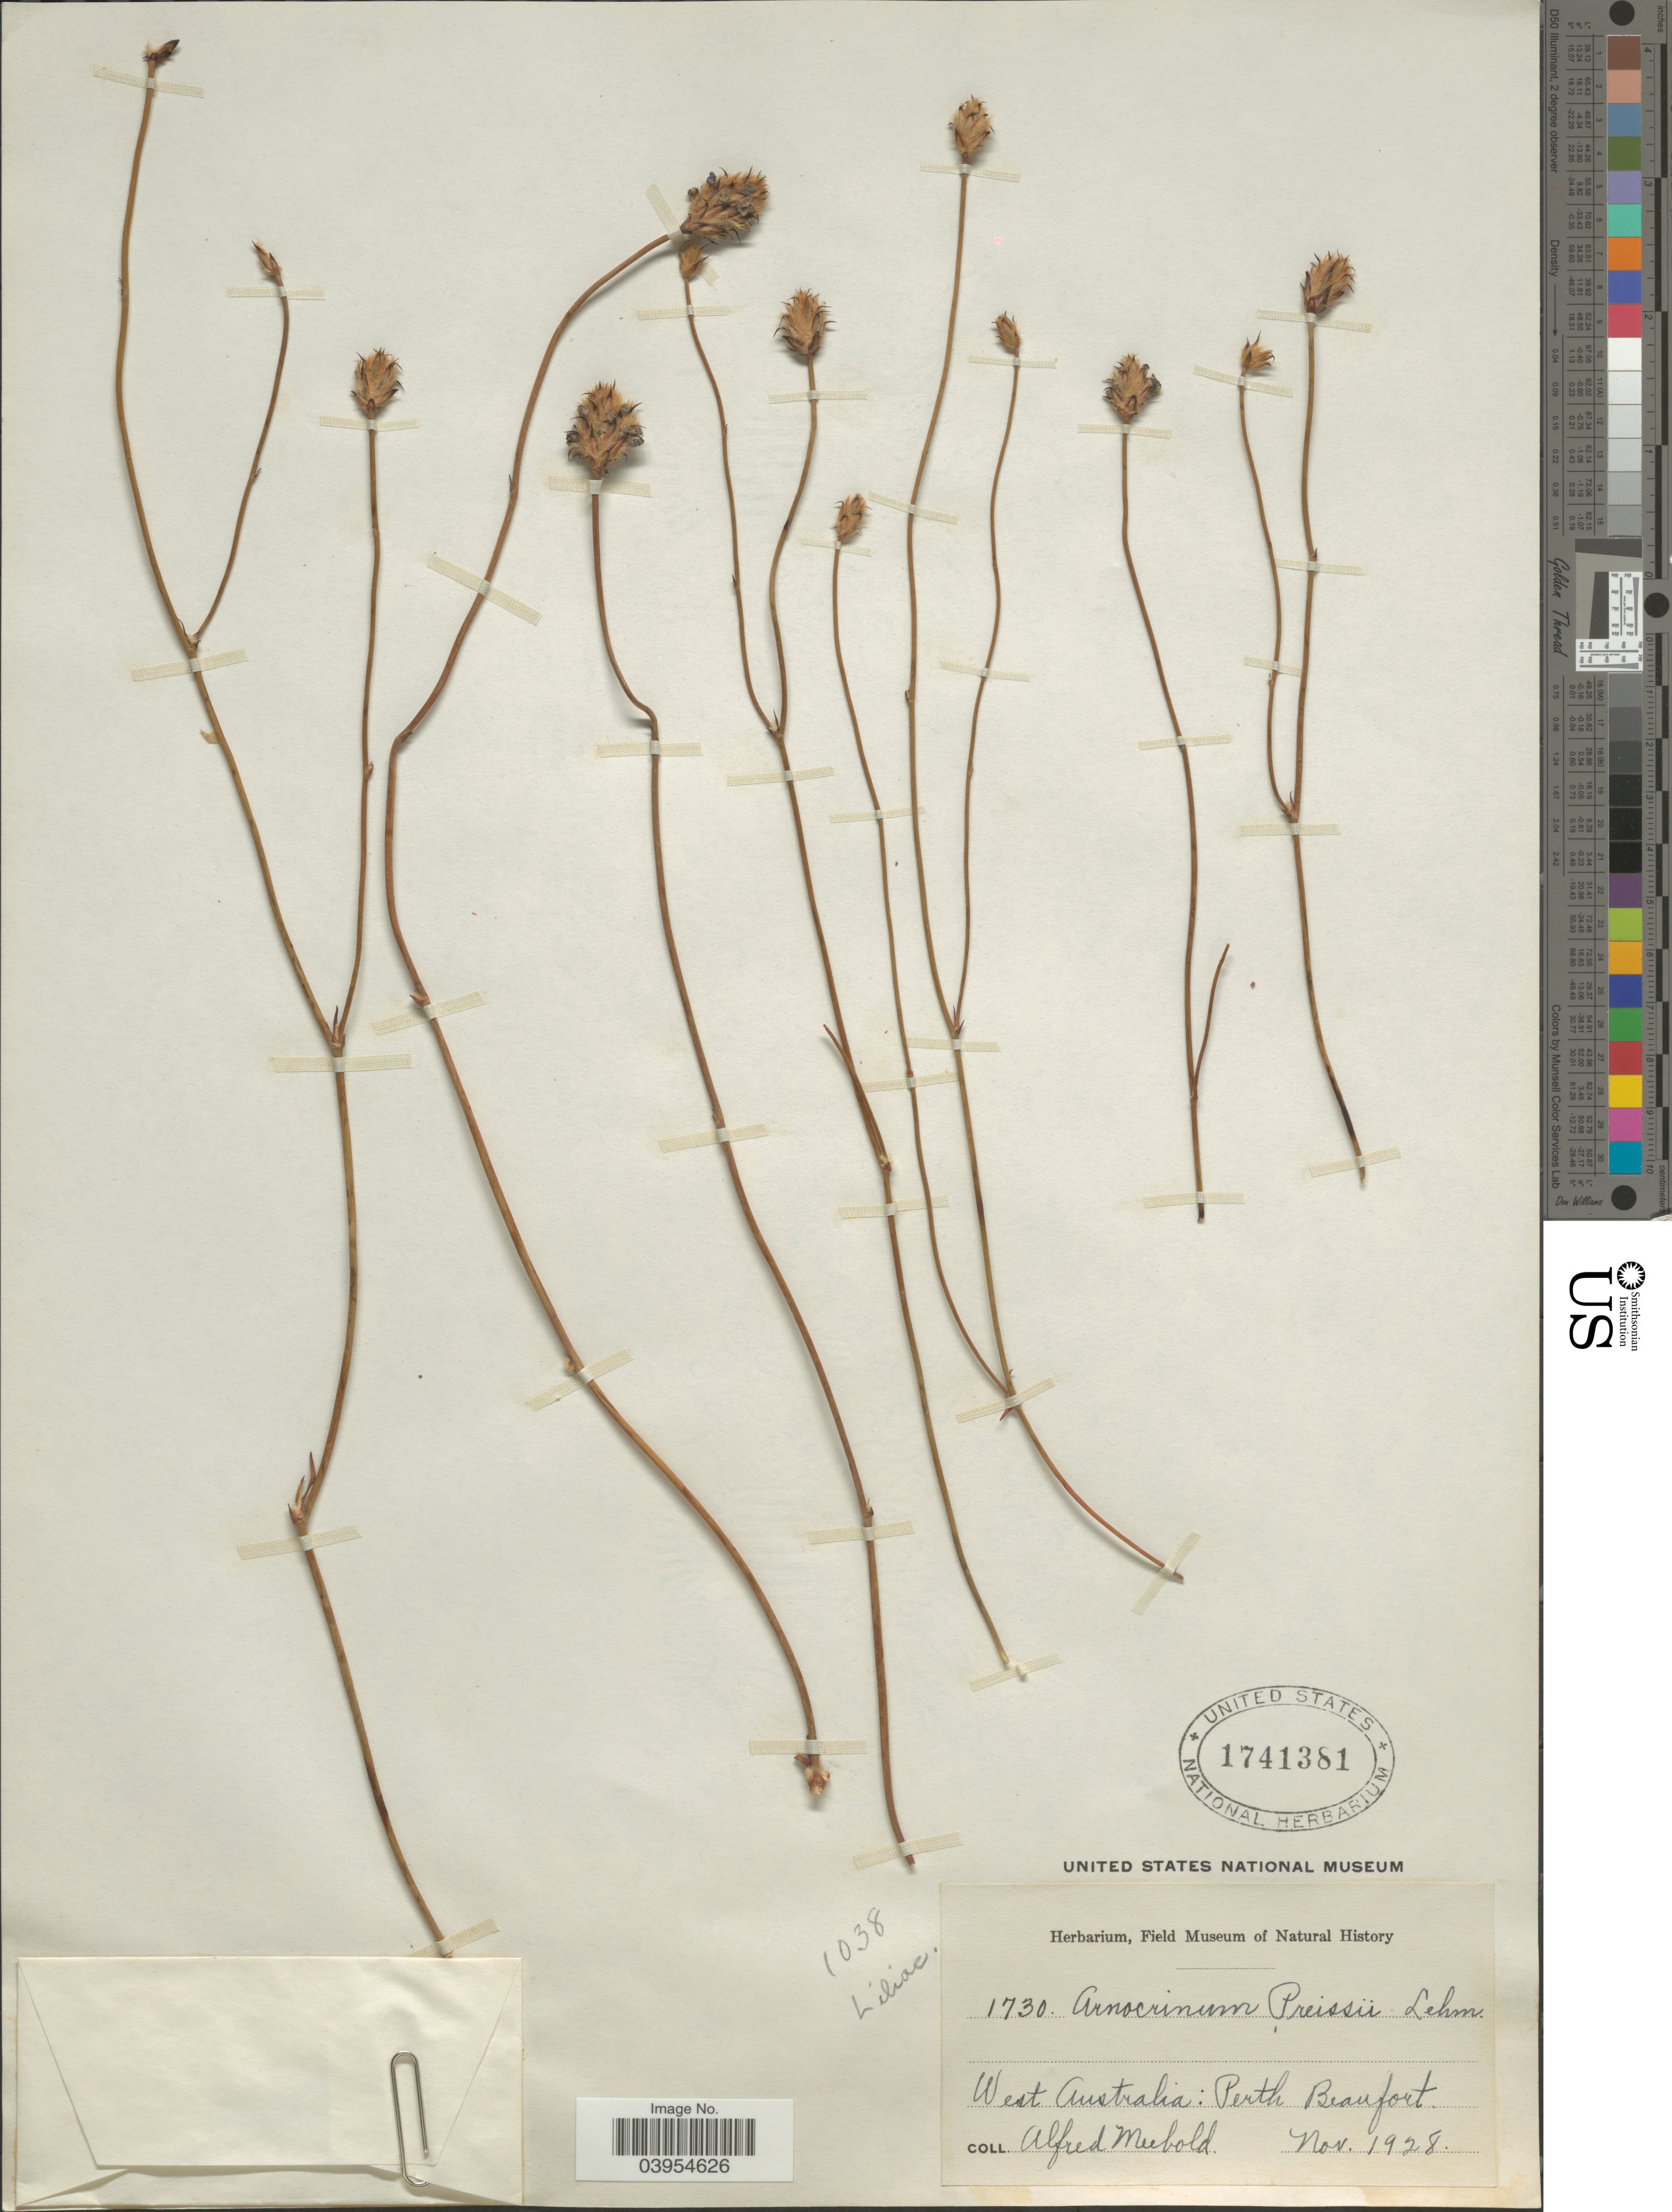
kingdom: Plantae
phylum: Tracheophyta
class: Liliopsida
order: Asparagales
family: Asphodelaceae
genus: Arnocrinum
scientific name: Arnocrinum preisii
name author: Lehm.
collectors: A. Meebold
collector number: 1730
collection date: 1928-11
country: Australia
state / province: Western Australia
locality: West Australia: Perth Beaufort.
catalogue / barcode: US 1741381